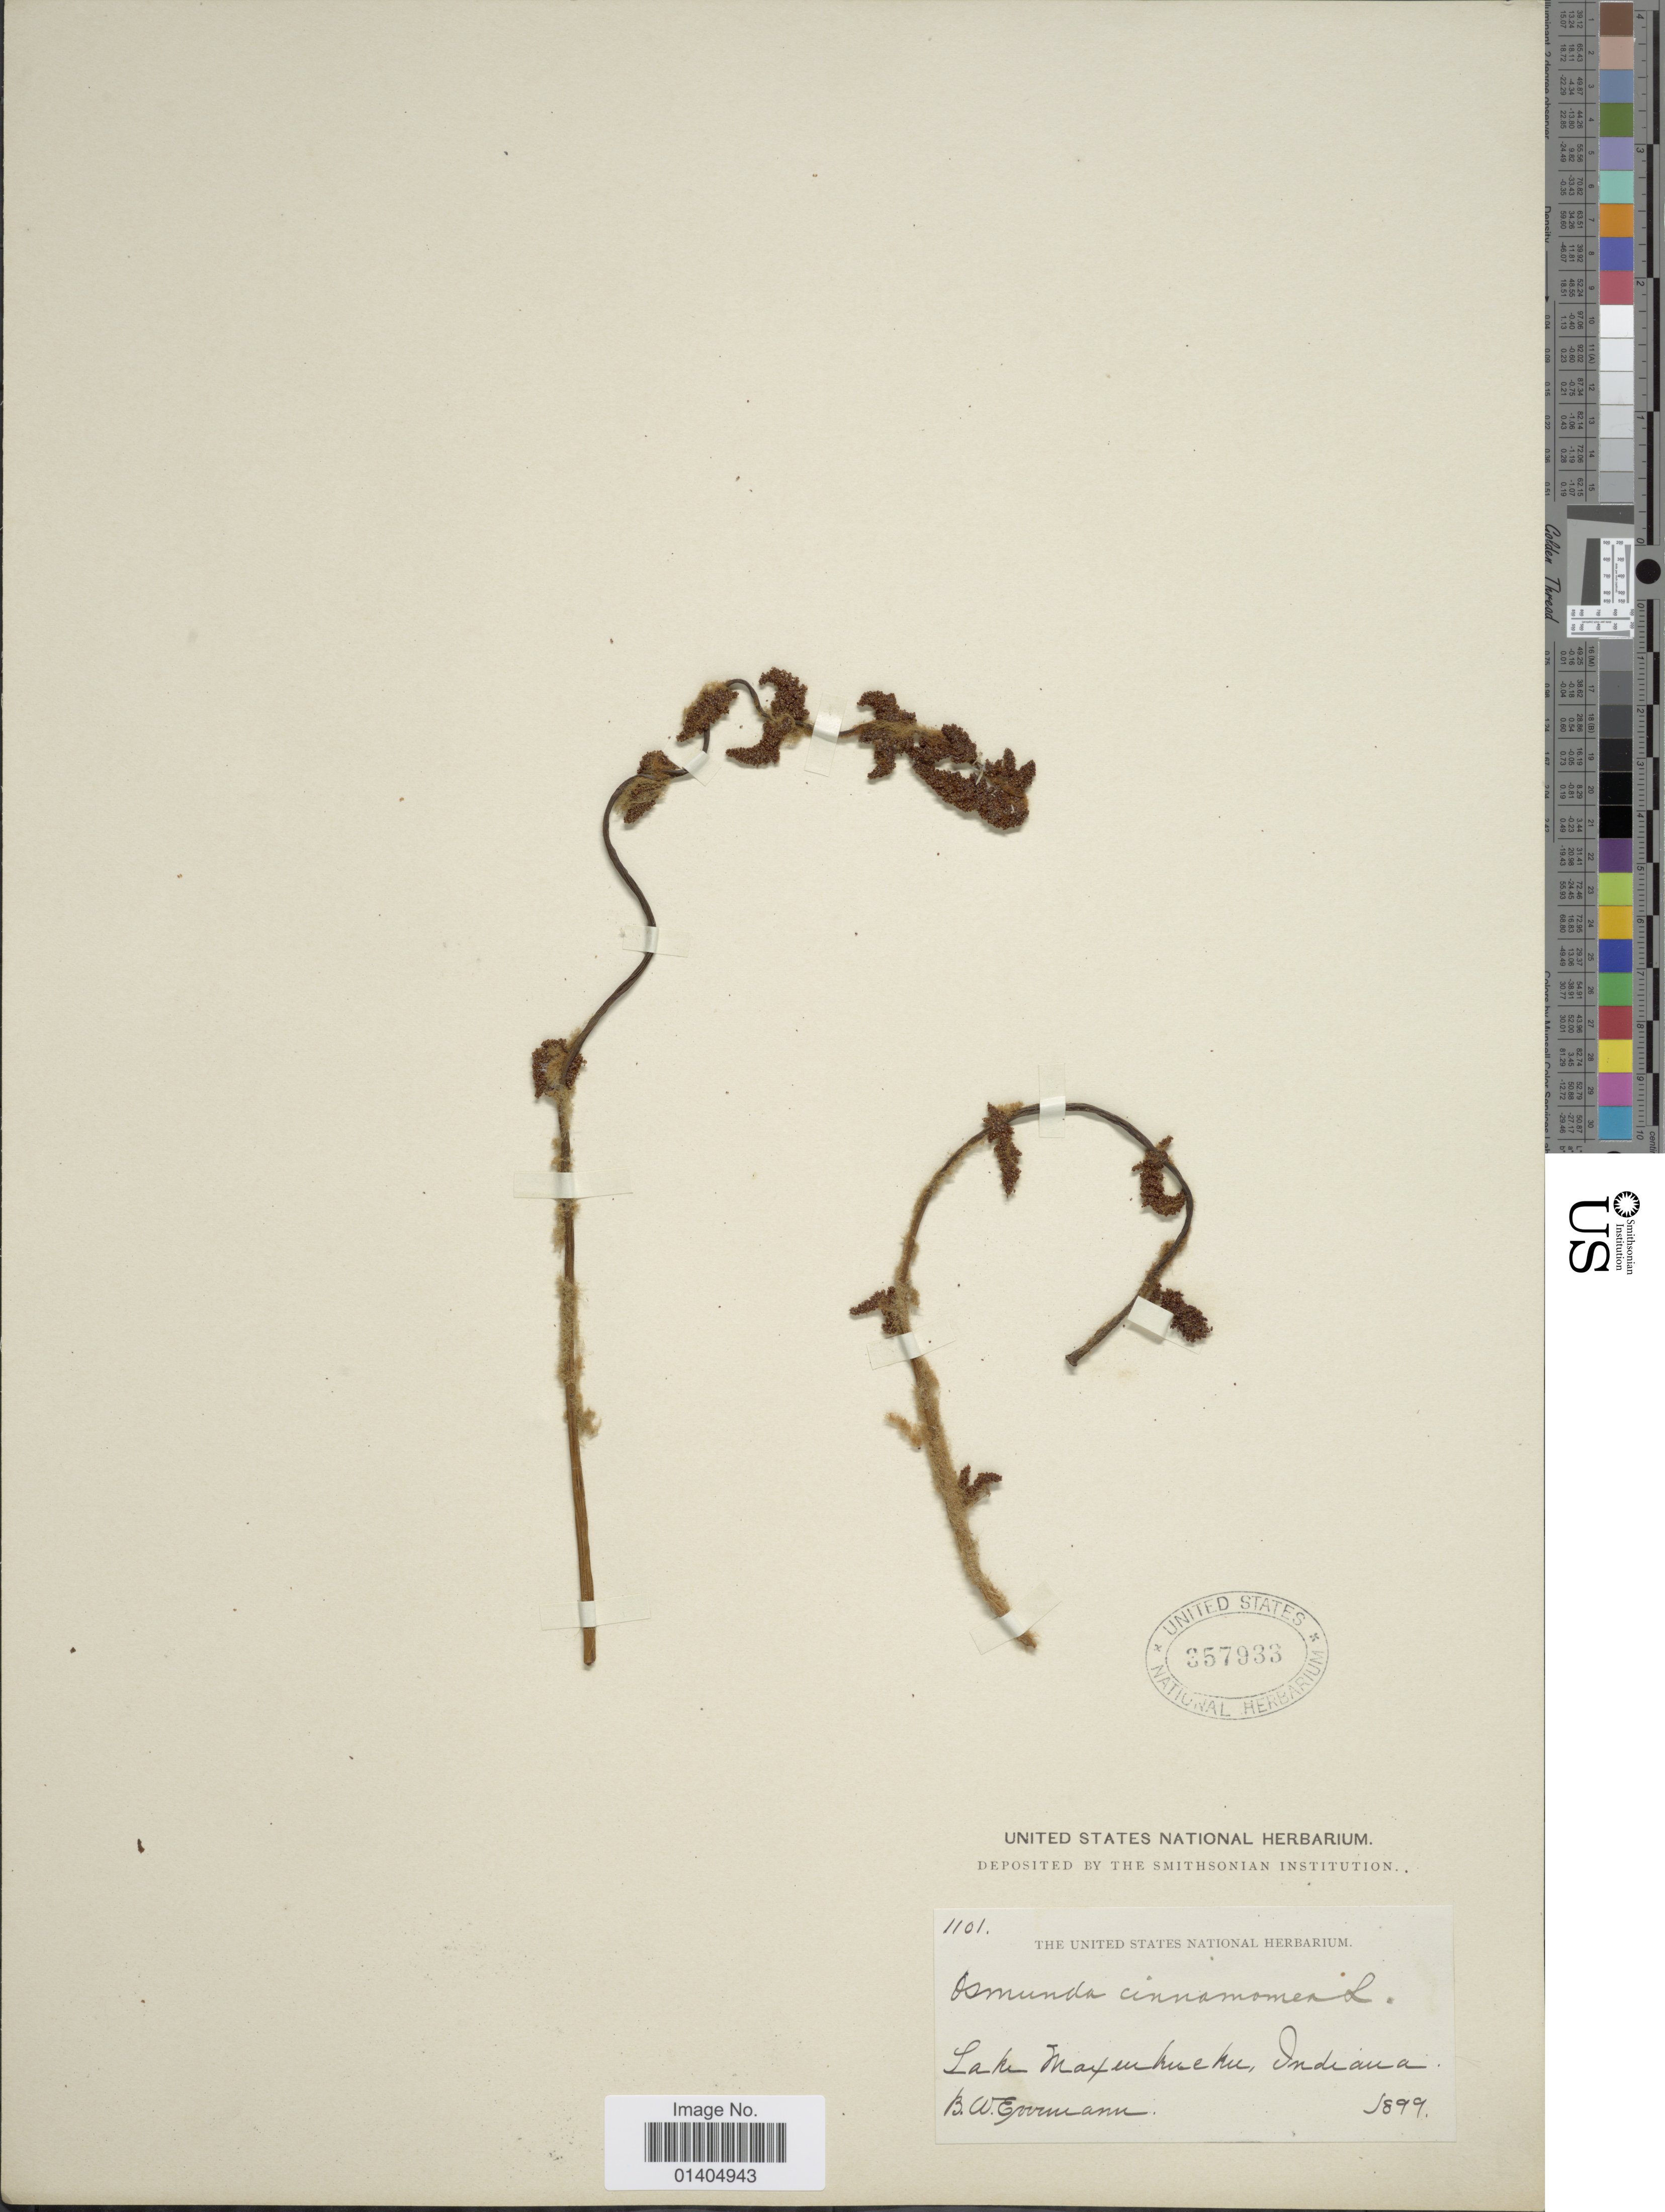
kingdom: Plantae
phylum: Tracheophyta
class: Polypodiopsida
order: Osmundales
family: Osmundaceae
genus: Osmundastrum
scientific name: Osmundastrum cinnamomeum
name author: (L.) C. Presl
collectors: B. W. Evermann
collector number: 1101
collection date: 1899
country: United States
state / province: Indiana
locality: Lake Maxinkuckee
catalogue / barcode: US 357933